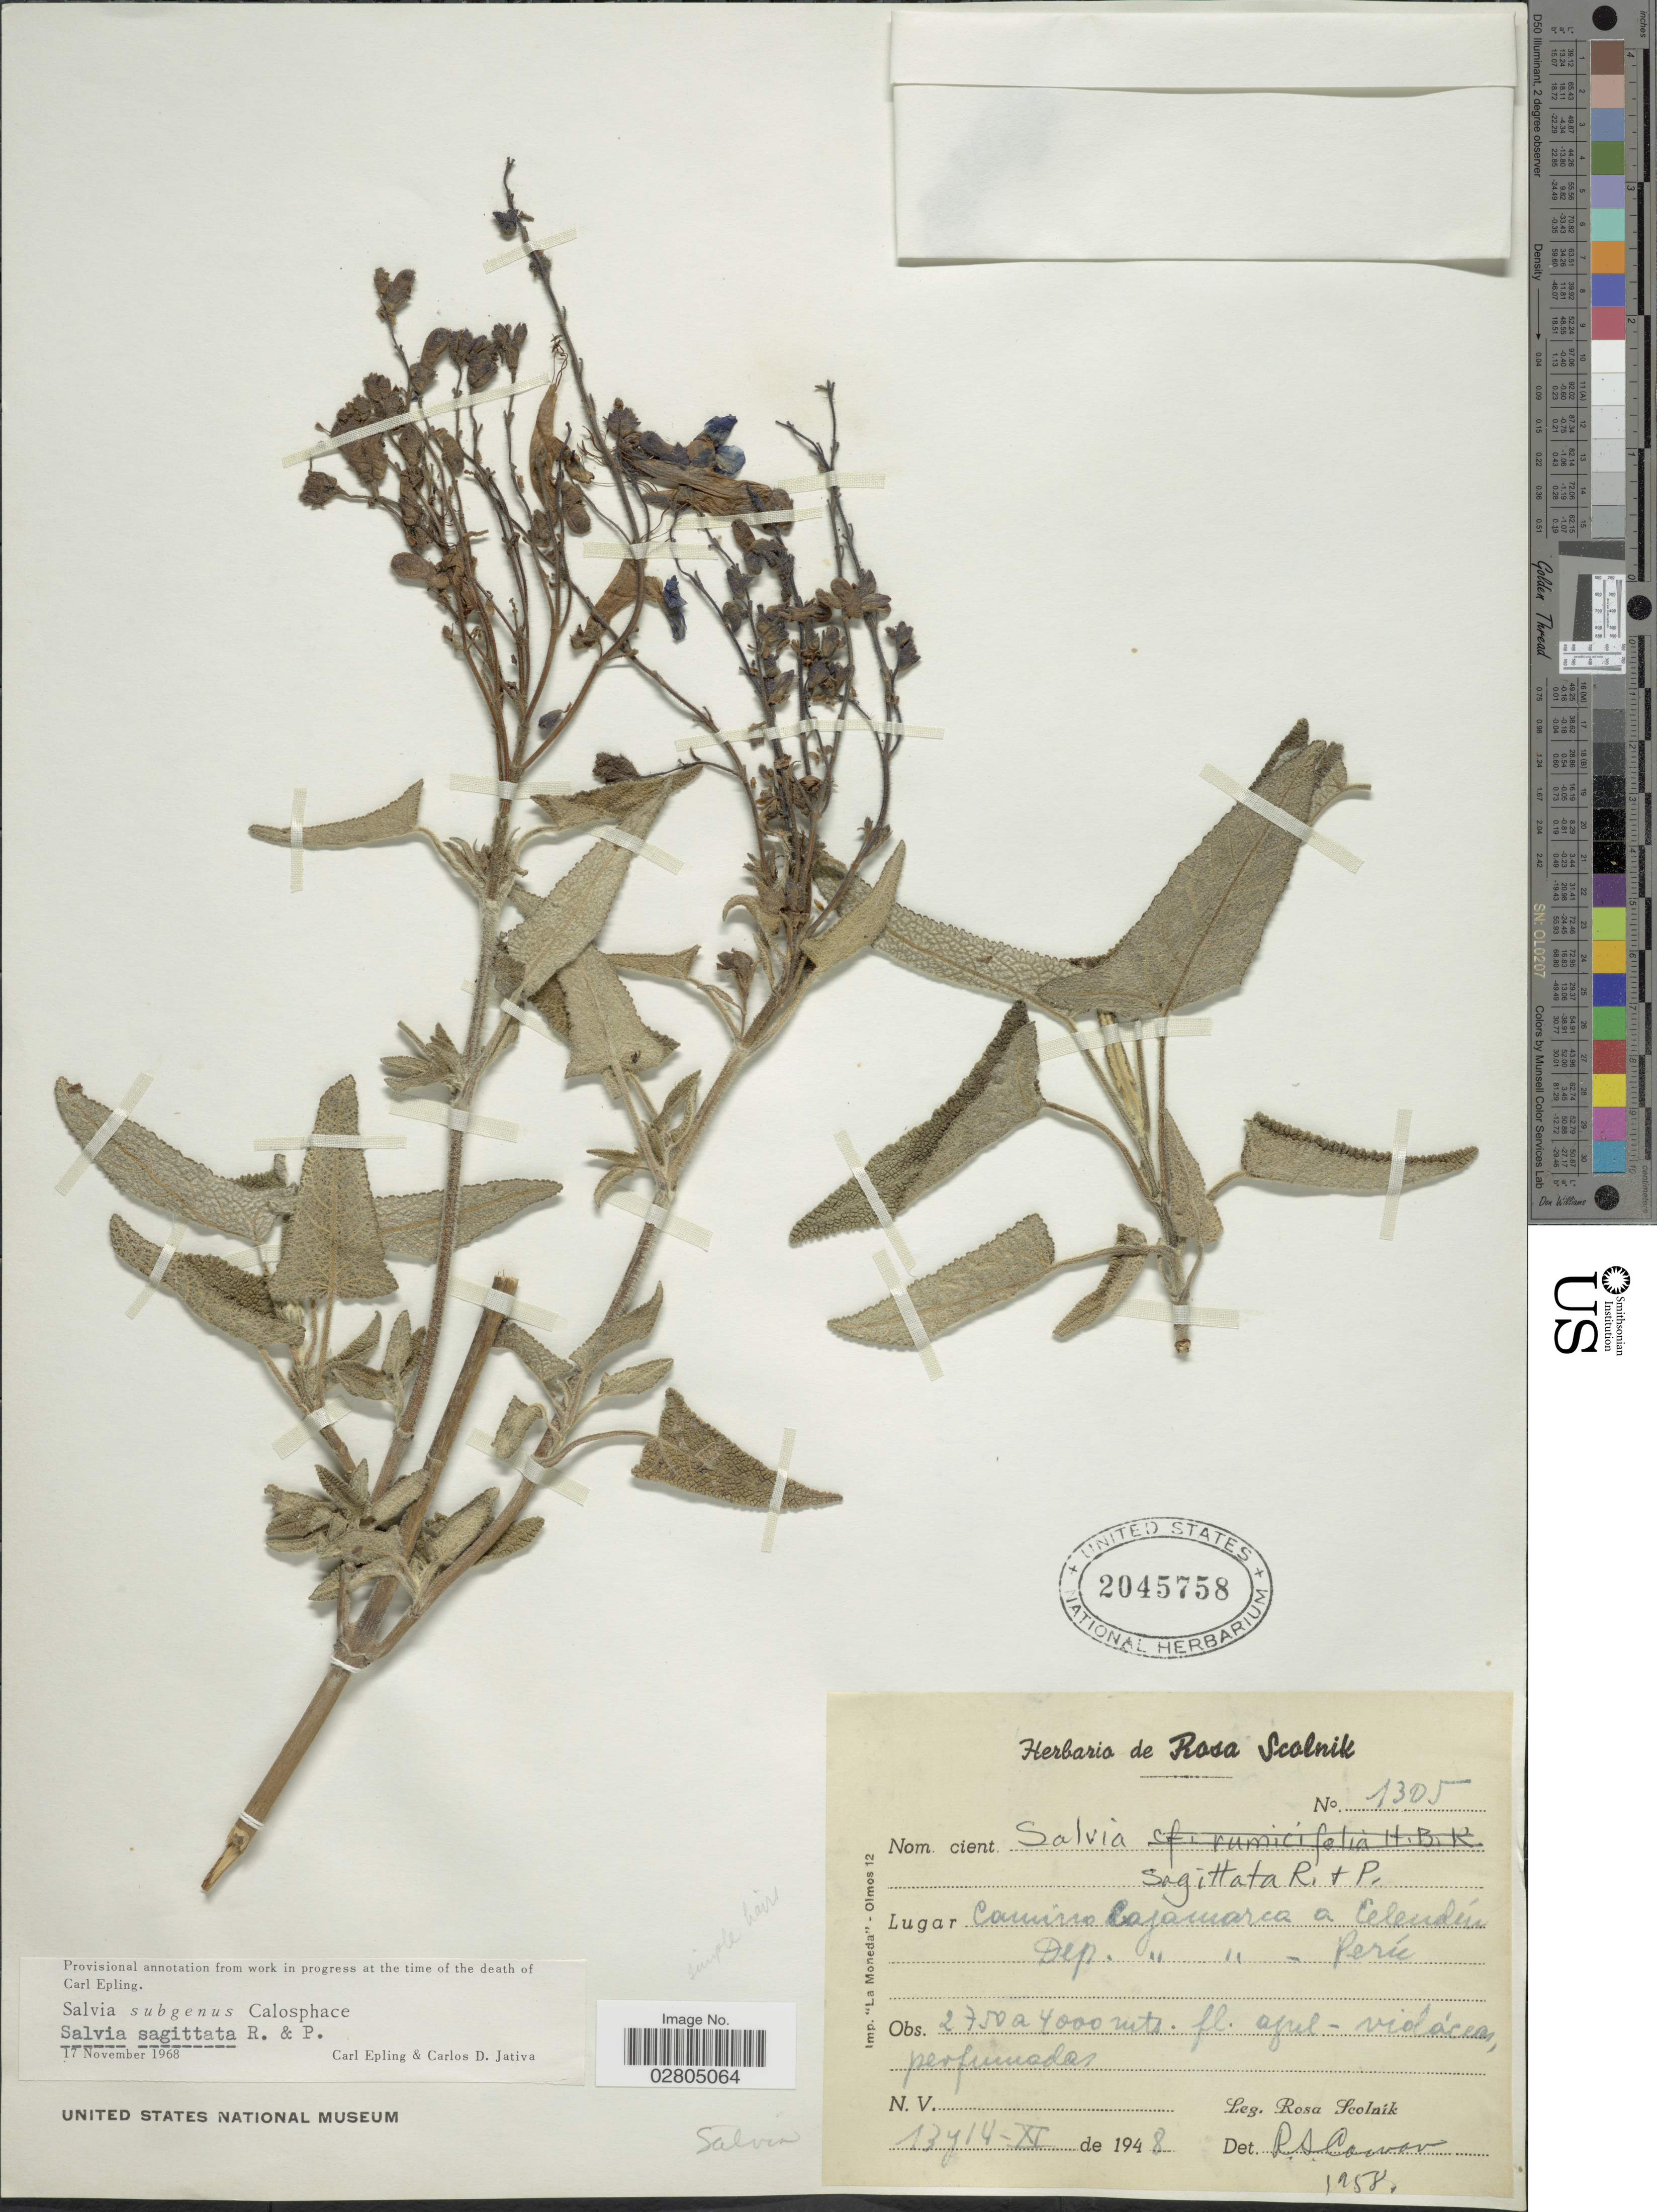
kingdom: Plantae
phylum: Tracheophyta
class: Magnoliopsida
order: Lamiales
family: Lamiaceae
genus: Salvia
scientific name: Salvia sagittata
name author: Ruiz & Pav.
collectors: R. Scolnik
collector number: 1305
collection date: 1948-11-13/1948-11-14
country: Peru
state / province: Cajamarca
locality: Camino Cajamarca a Celendín, Dep. Cajamarca.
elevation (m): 2750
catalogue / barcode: US 2045758